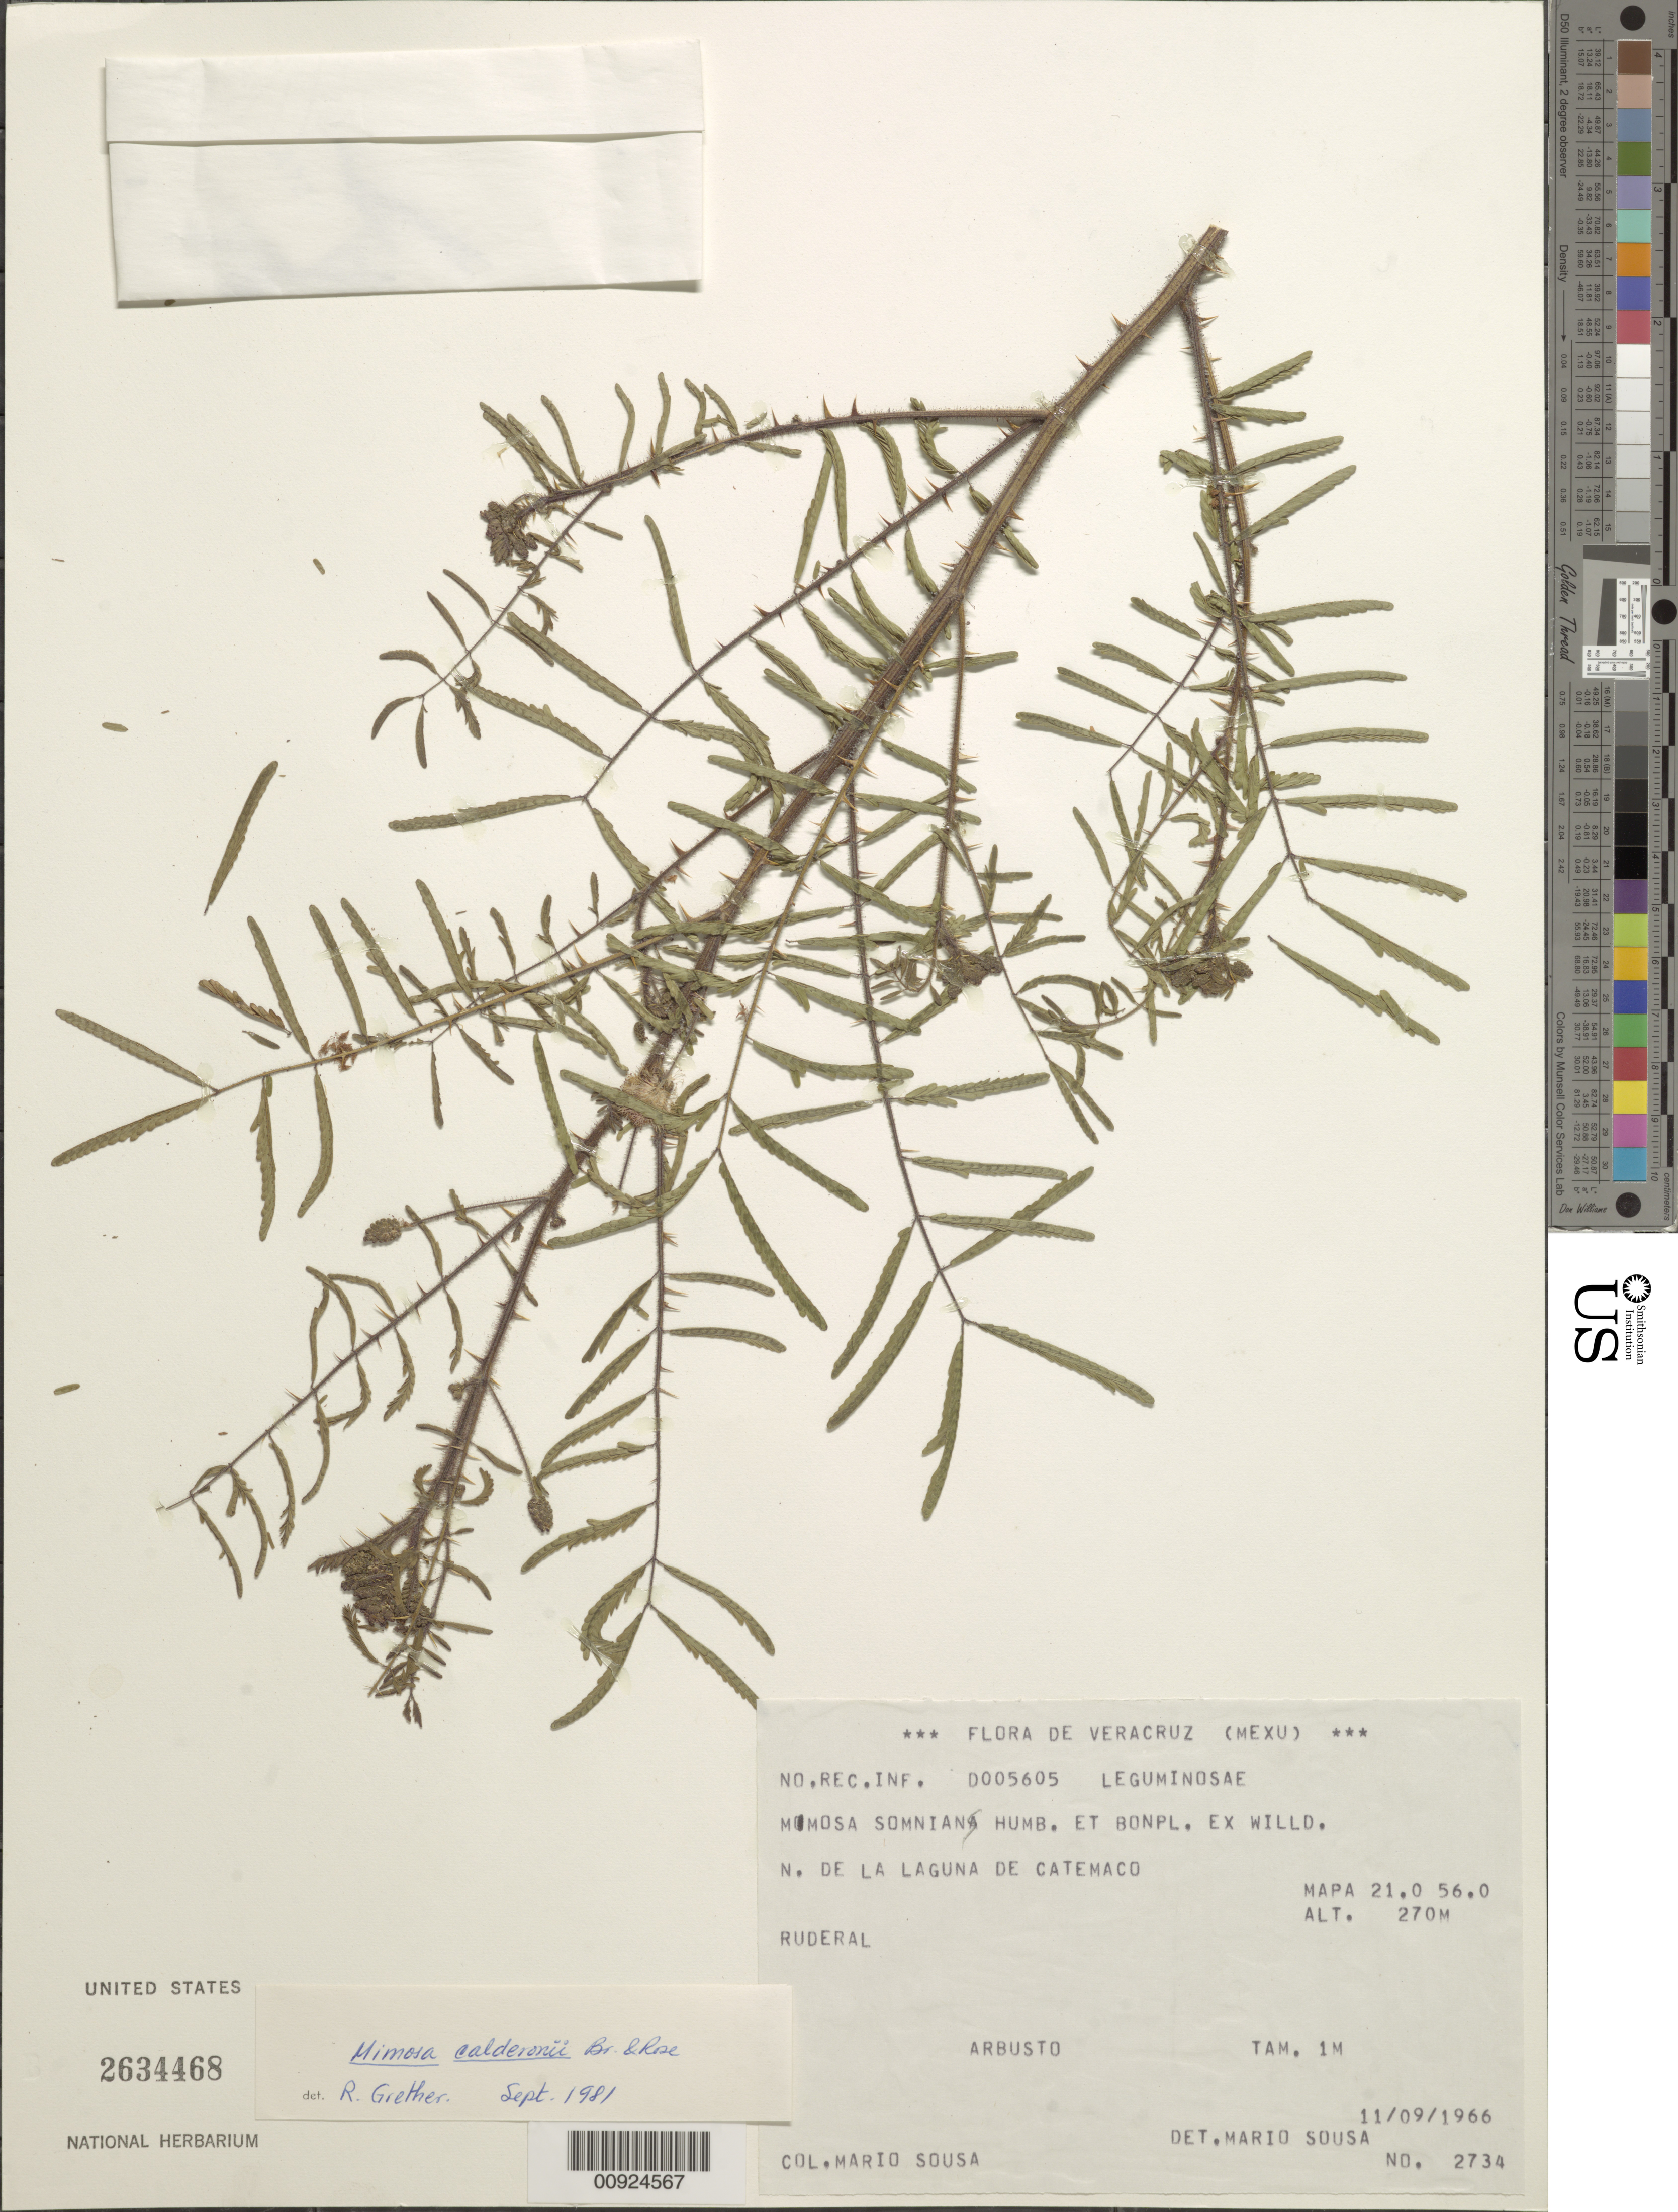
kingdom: Plantae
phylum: Tracheophyta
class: Magnoliopsida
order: Fabales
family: Fabaceae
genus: Mimosa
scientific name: Mimosa calderonii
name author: Britton & Rose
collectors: M. Sousa S.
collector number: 2734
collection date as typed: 11 Sep 1966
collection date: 1966-09-11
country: Mexico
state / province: Veracruz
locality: N. de la Laguna de Catemaco. Mapa 21.0 56.0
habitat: Ruderal.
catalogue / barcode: US 2634468